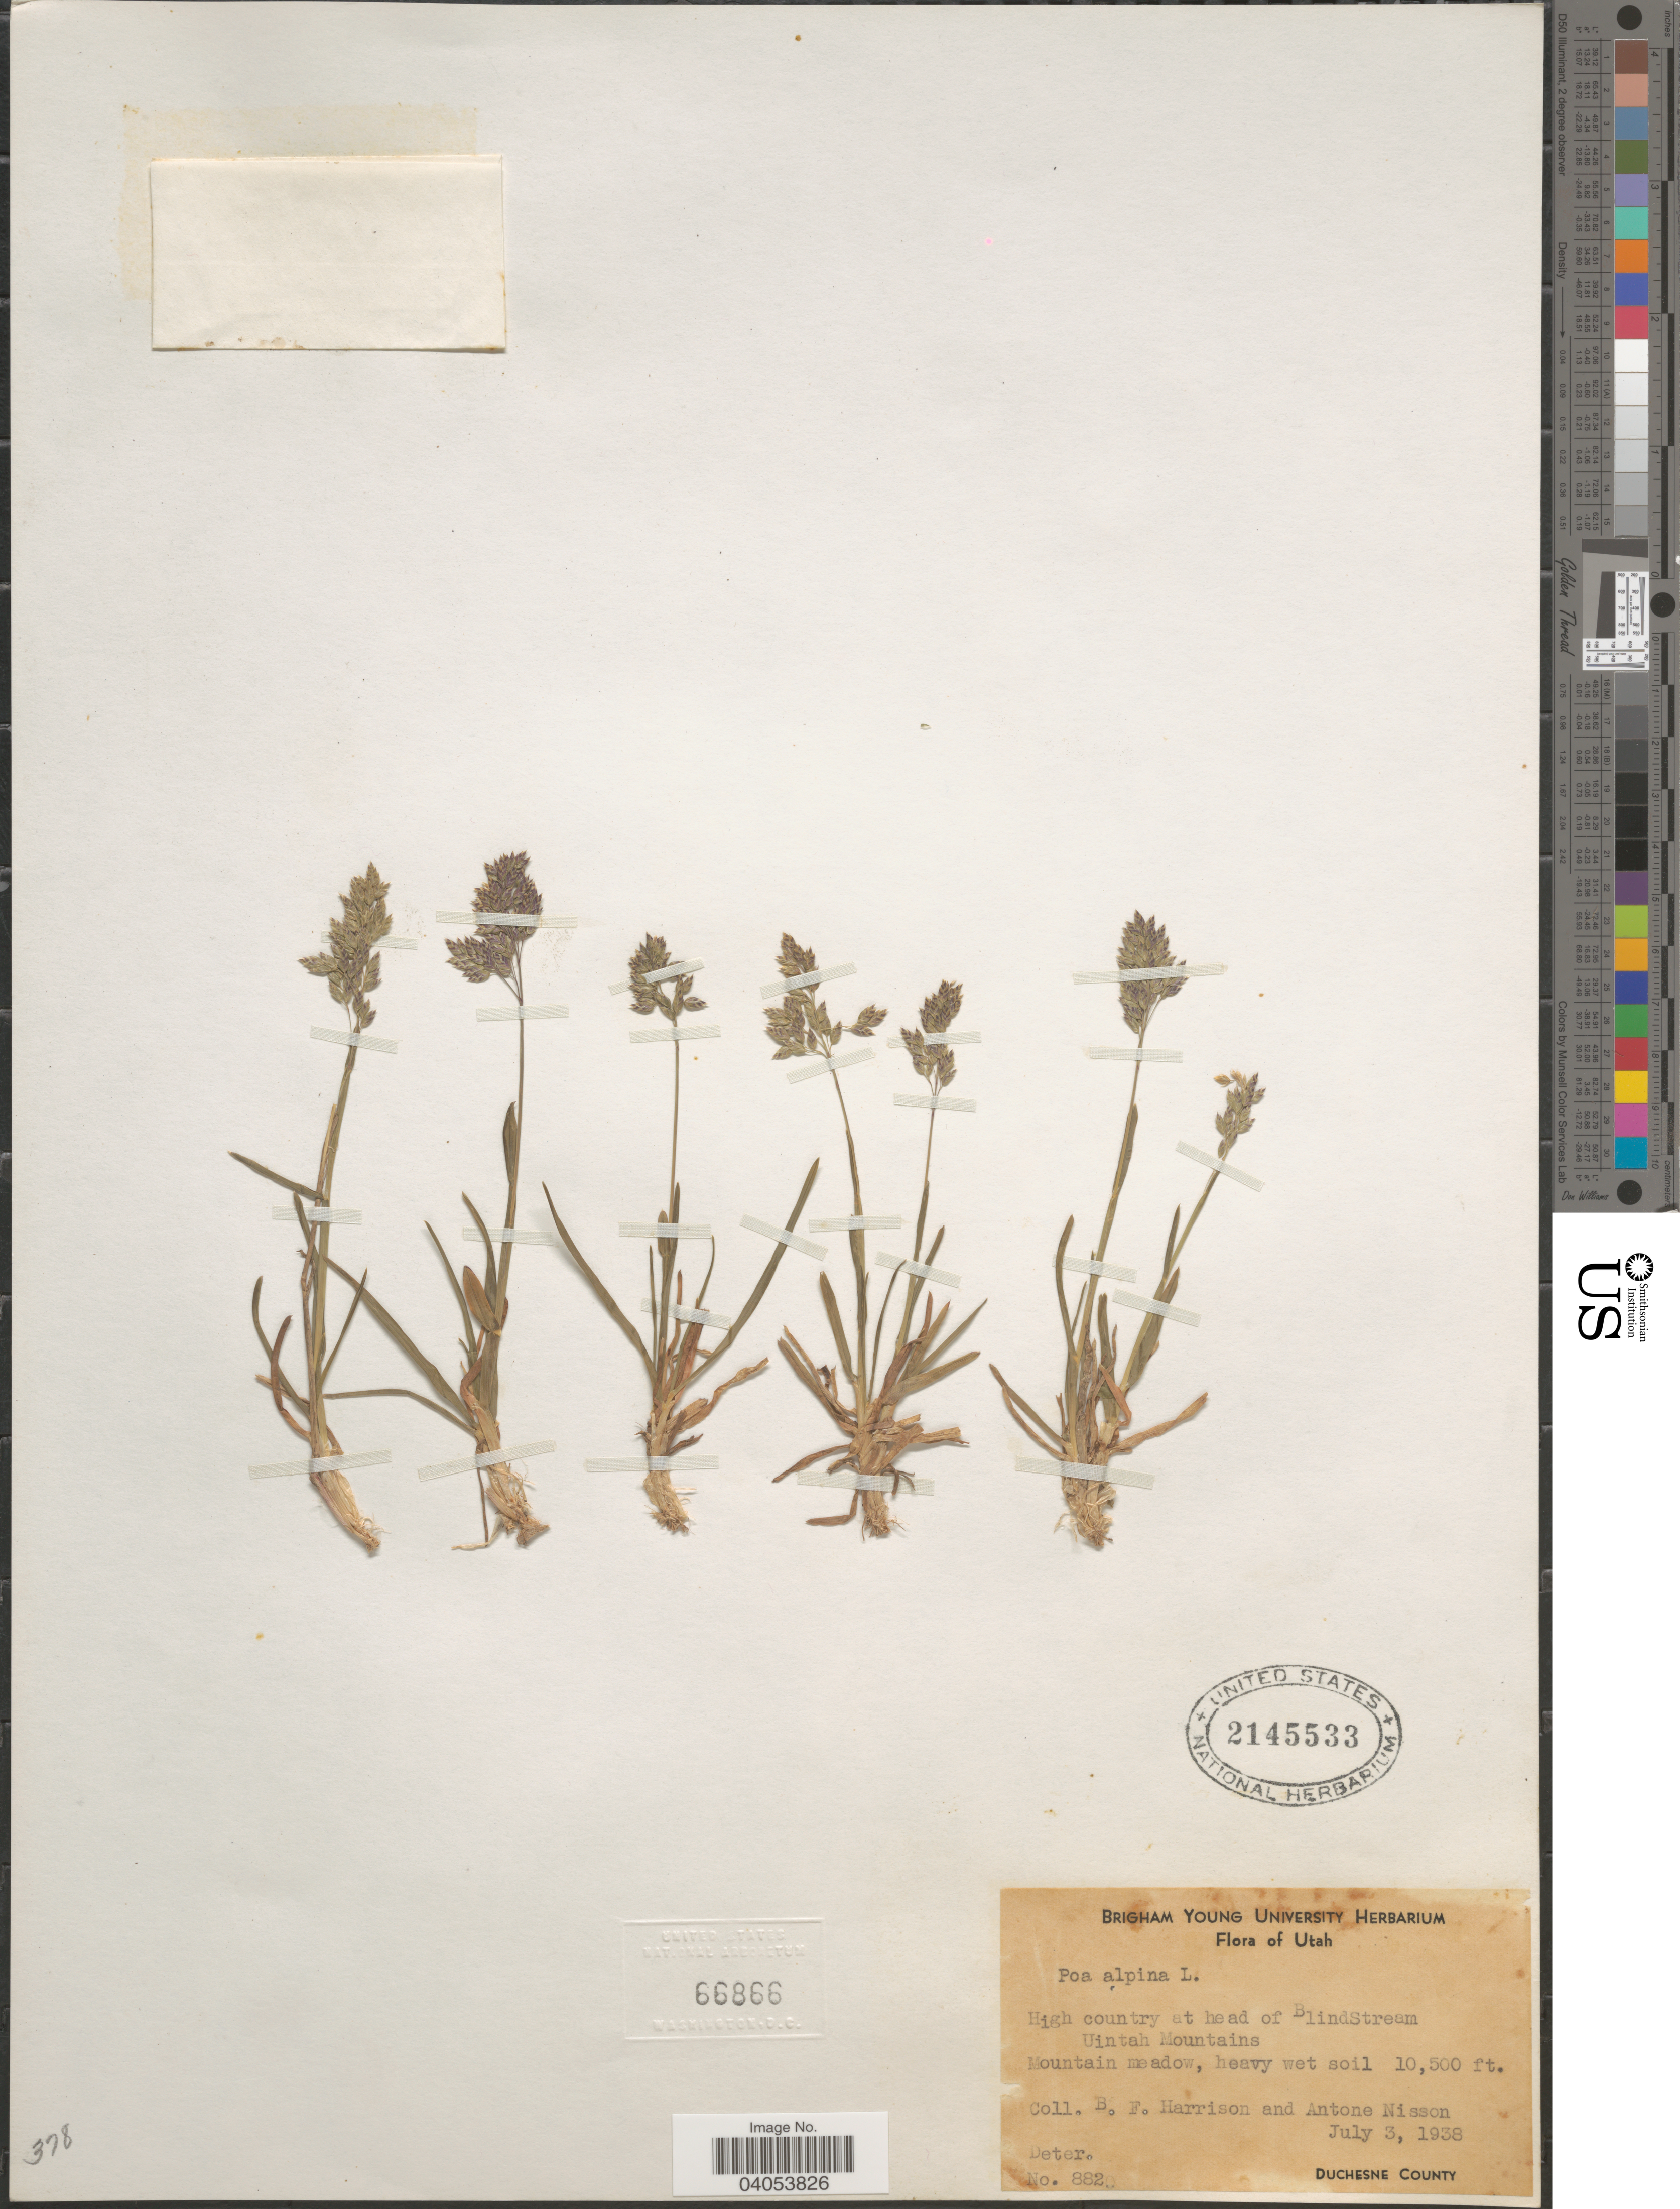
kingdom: Plantae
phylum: Tracheophyta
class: Liliopsida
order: Poales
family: Poaceae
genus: Poa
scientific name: Poa alpina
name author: L.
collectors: B. F. Harrison & A. Nisson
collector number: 8820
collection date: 1938-07-03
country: United States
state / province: Utah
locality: High country at head of BlindStream. Uintah Mountains. Duchesne County.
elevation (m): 3200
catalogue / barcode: US 2145533